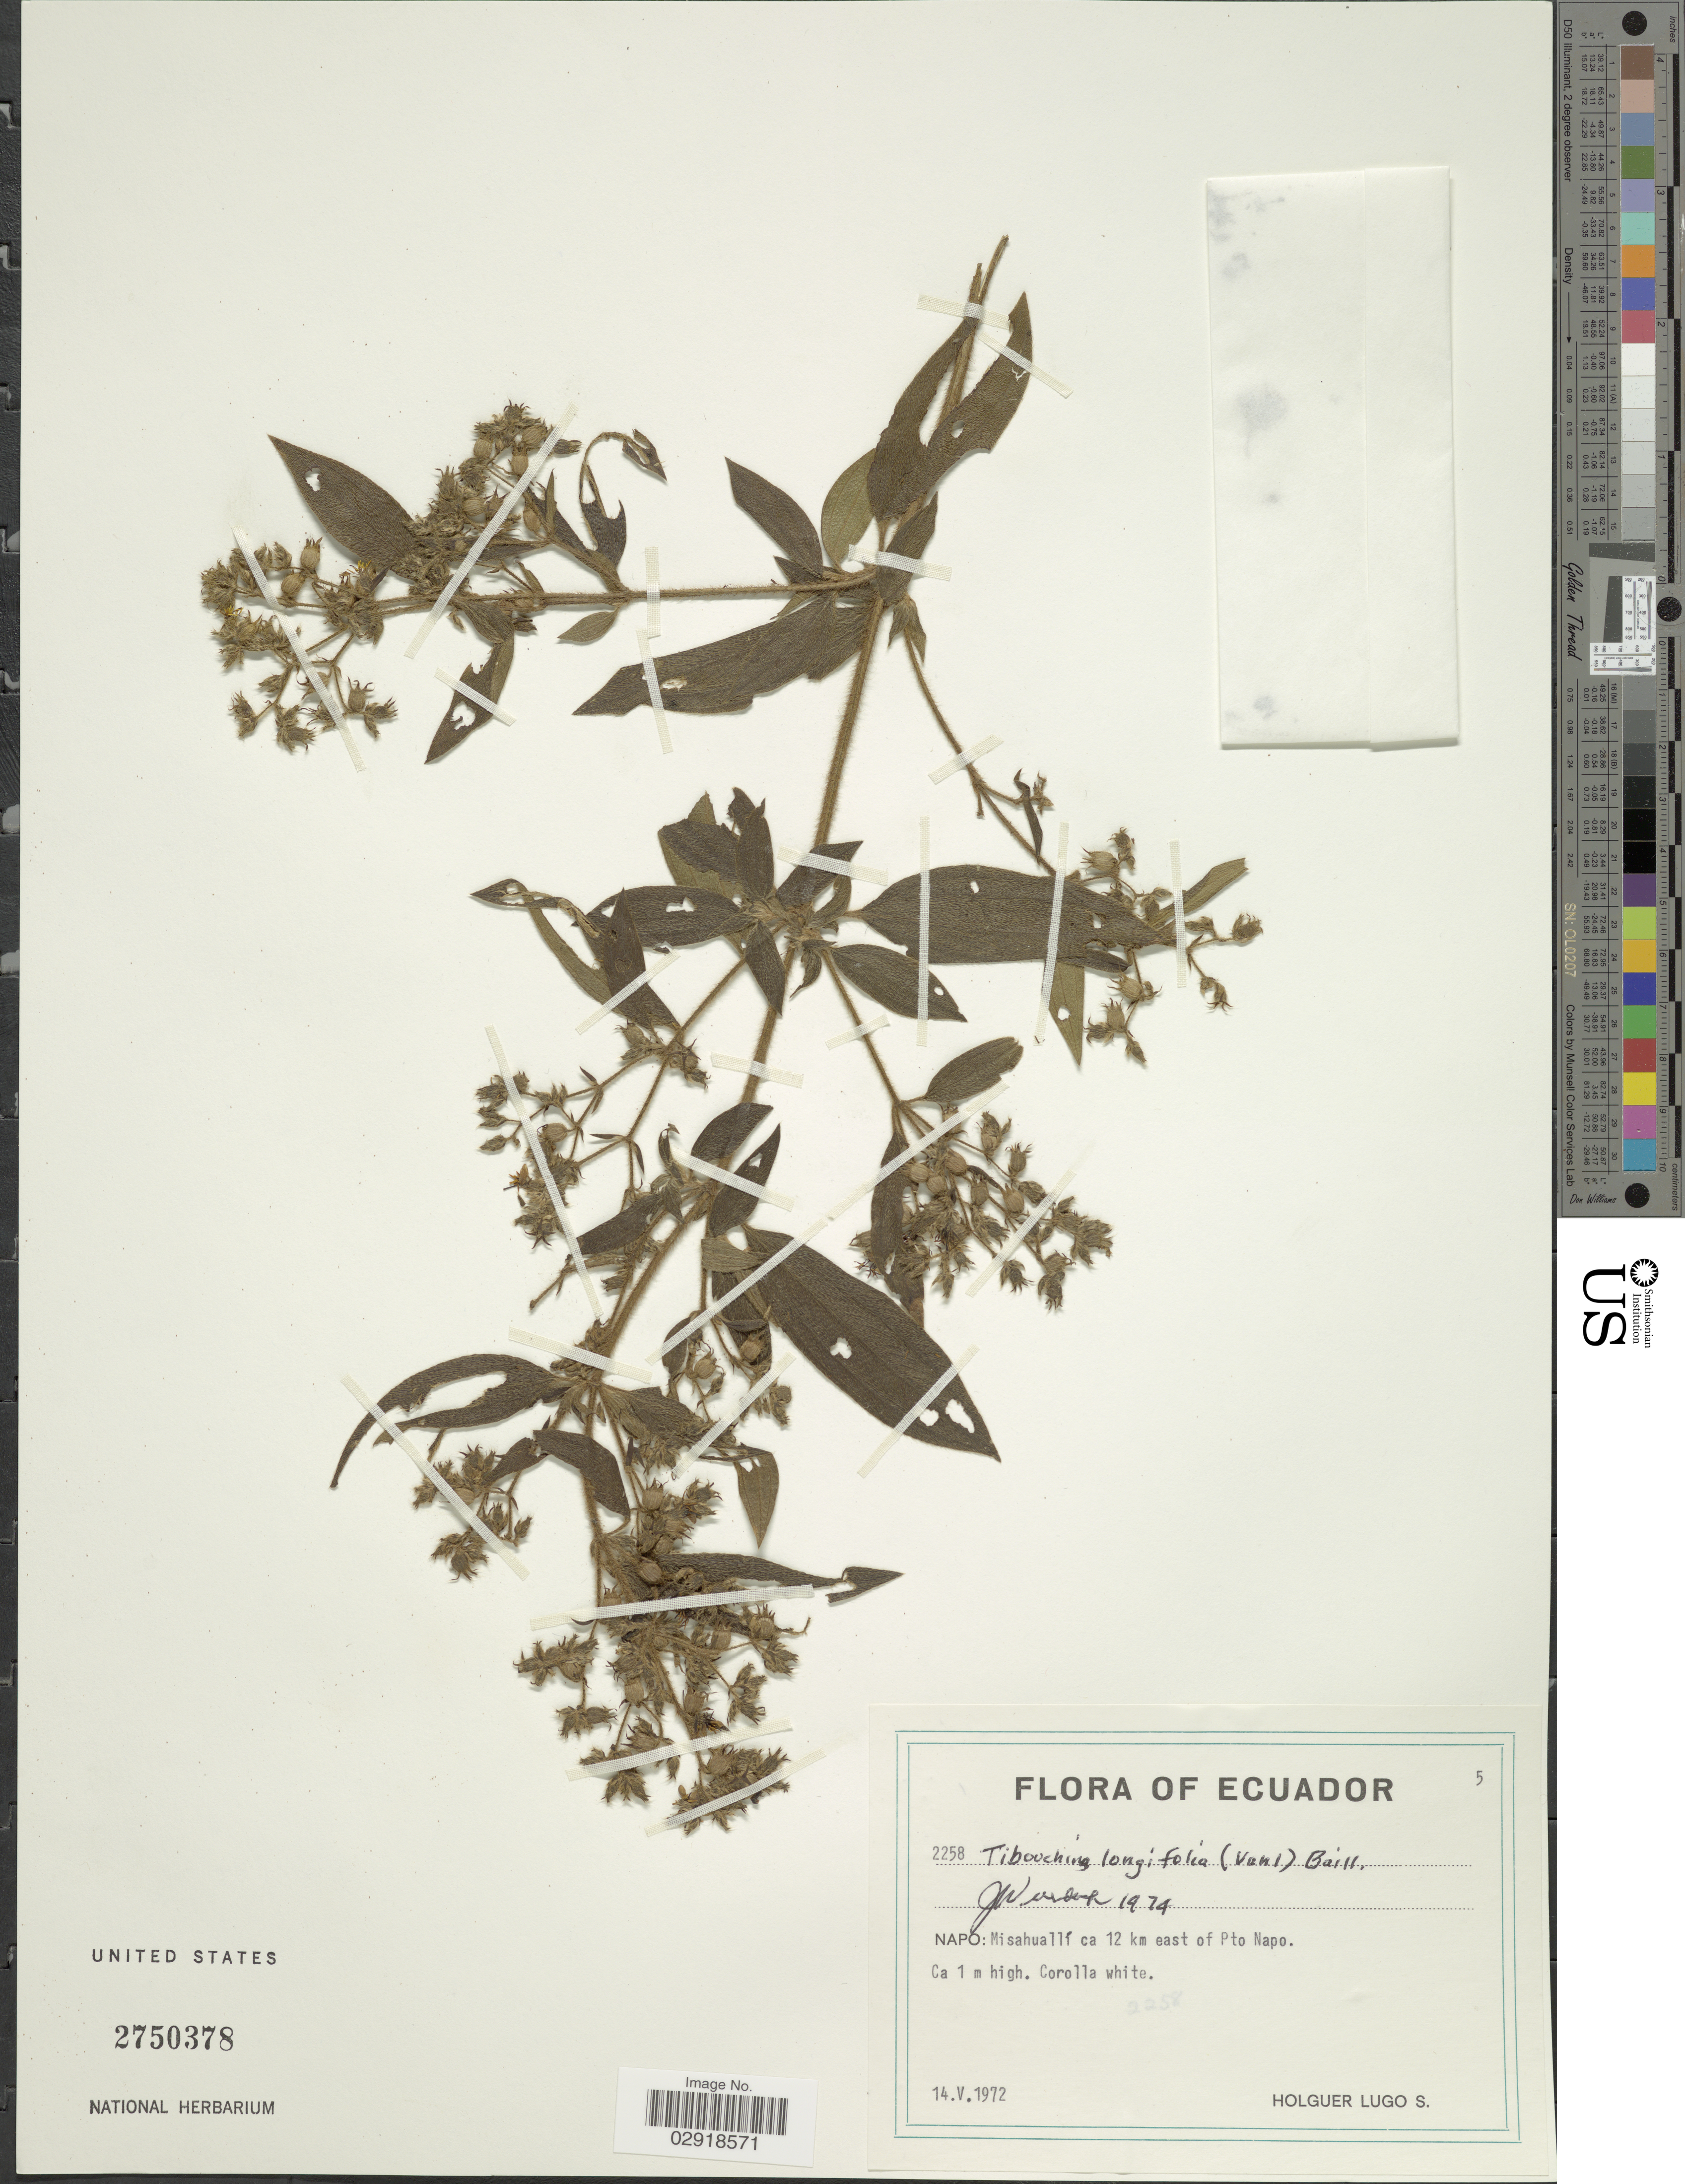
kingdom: Plantae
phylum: Tracheophyta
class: Magnoliopsida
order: Myrtales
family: Melastomataceae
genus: Chaetogastra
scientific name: Chaetogastra longifolia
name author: (Vahl) DC.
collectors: H. Lugo S.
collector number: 2258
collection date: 1972-05-14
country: Ecuador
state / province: Napo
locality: Misahuallí ca 20 km east of Pto Napo.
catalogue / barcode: US 2750378